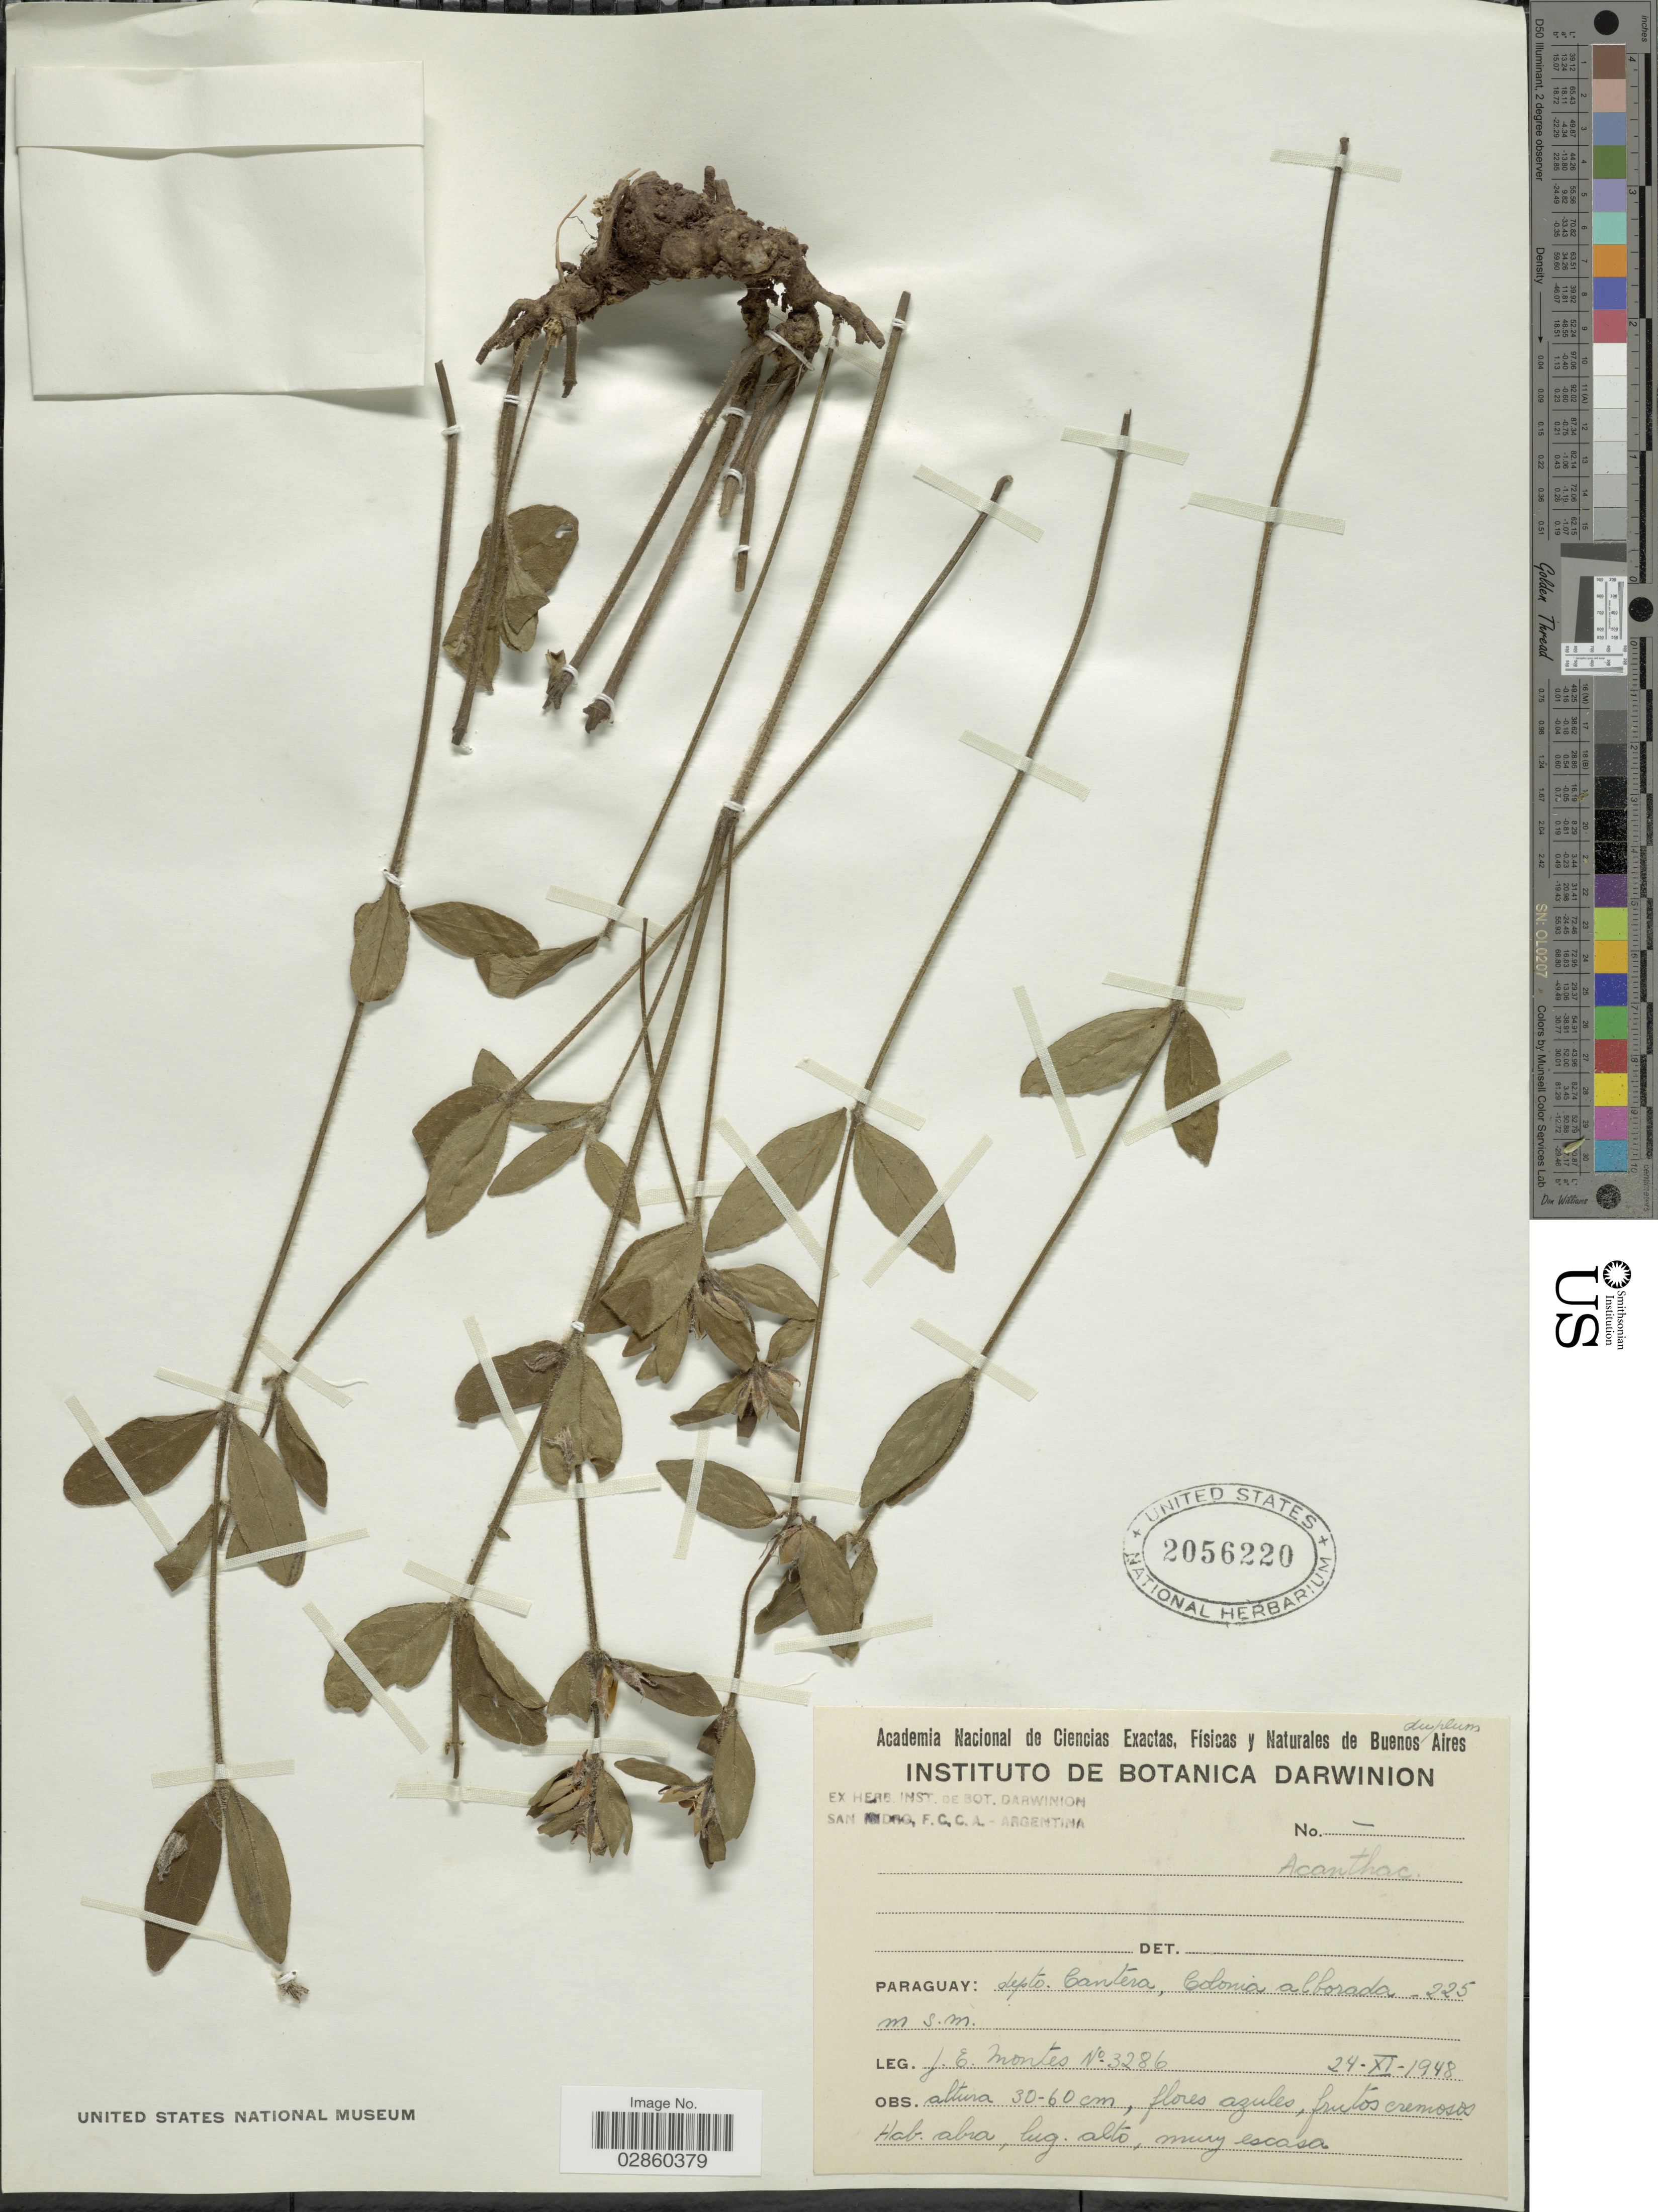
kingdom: Plantae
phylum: Tracheophyta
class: Magnoliopsida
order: Lamiales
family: Acanthaceae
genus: Ruellia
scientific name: Ruellia geminiflora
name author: Kunth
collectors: J. E. Montes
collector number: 3286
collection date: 1948-11-24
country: Paraguay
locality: Depto. Cantera, Colonia abborada.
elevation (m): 225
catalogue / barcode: US 2056220